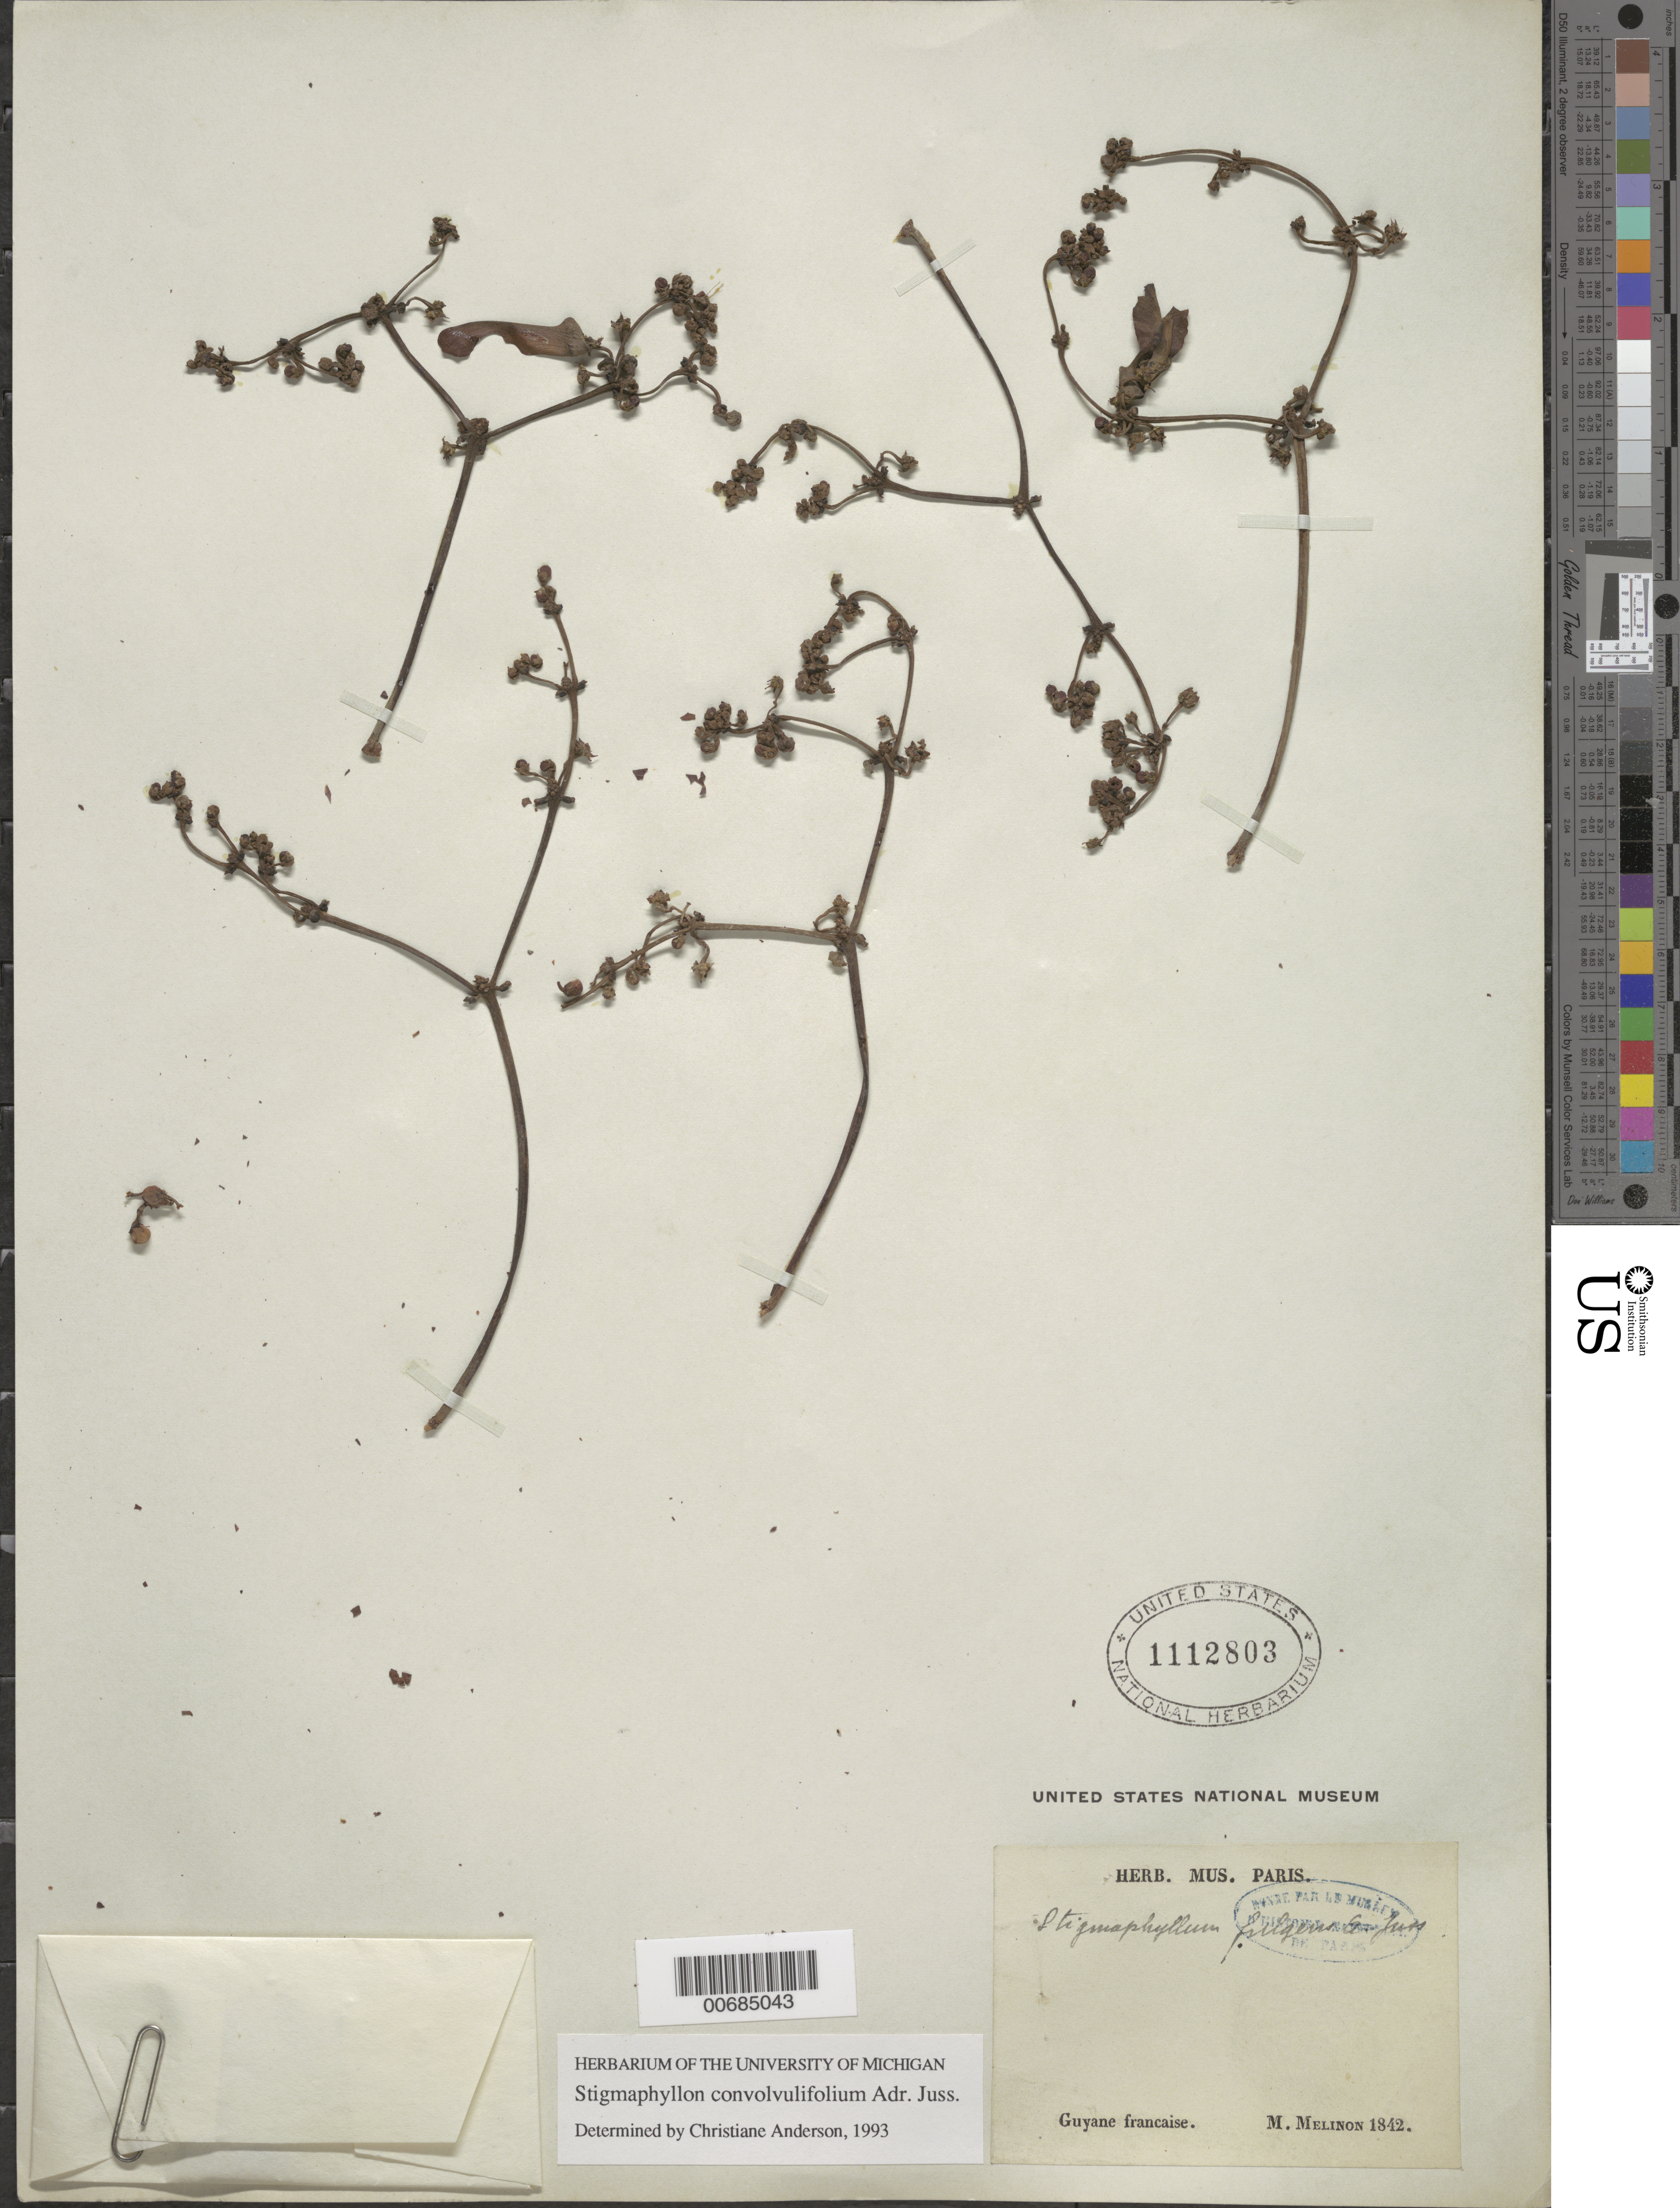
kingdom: Plantae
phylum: Tracheophyta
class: Magnoliopsida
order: Malpighiales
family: Malpighiaceae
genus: Stigmaphyllon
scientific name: Stigmaphyllon convolvulifolium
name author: A. Juss.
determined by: Anderson, C.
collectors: E. Mélinon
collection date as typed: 1842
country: French Guiana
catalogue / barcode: US 1112803